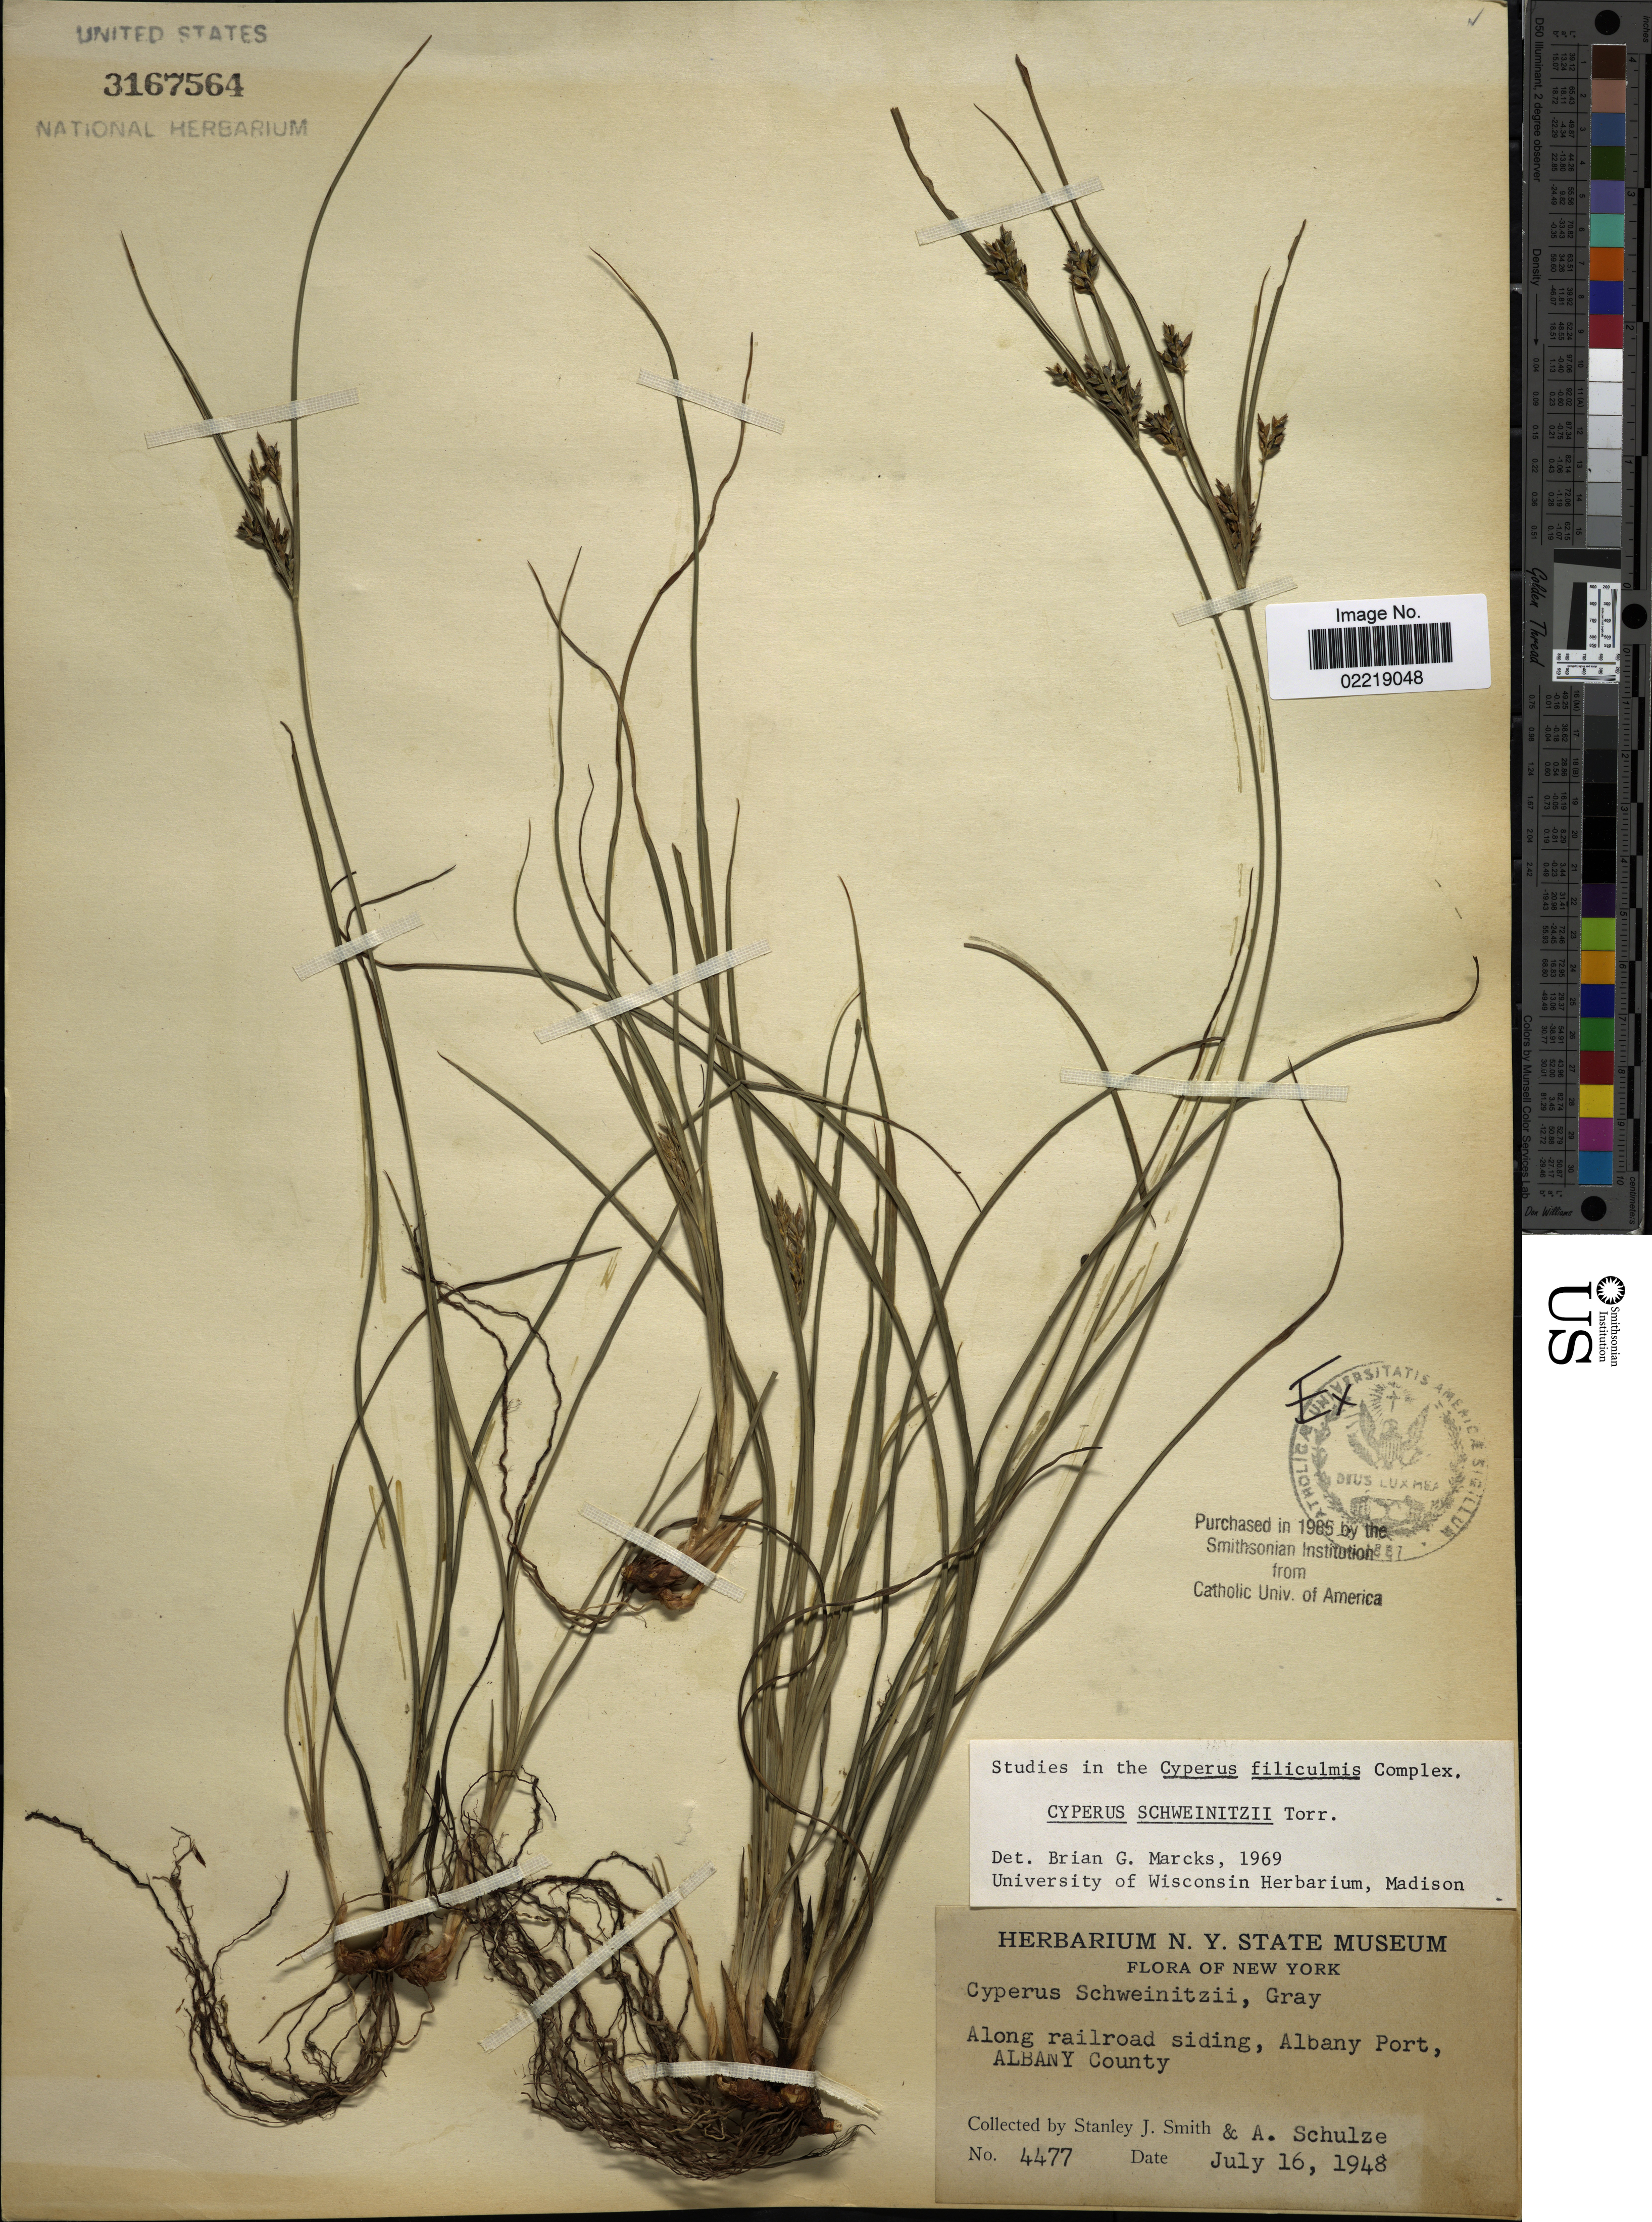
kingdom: Plantae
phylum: Tracheophyta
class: Liliopsida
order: Poales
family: Cyperaceae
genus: Cyperus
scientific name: Cyperus schweinitzii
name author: Torr.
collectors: S. Smith & A. Schulze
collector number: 4477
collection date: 1948-07-16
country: United States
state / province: New York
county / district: Albany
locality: Along railroad siding, Albany Port, Albany County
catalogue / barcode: US 3167564